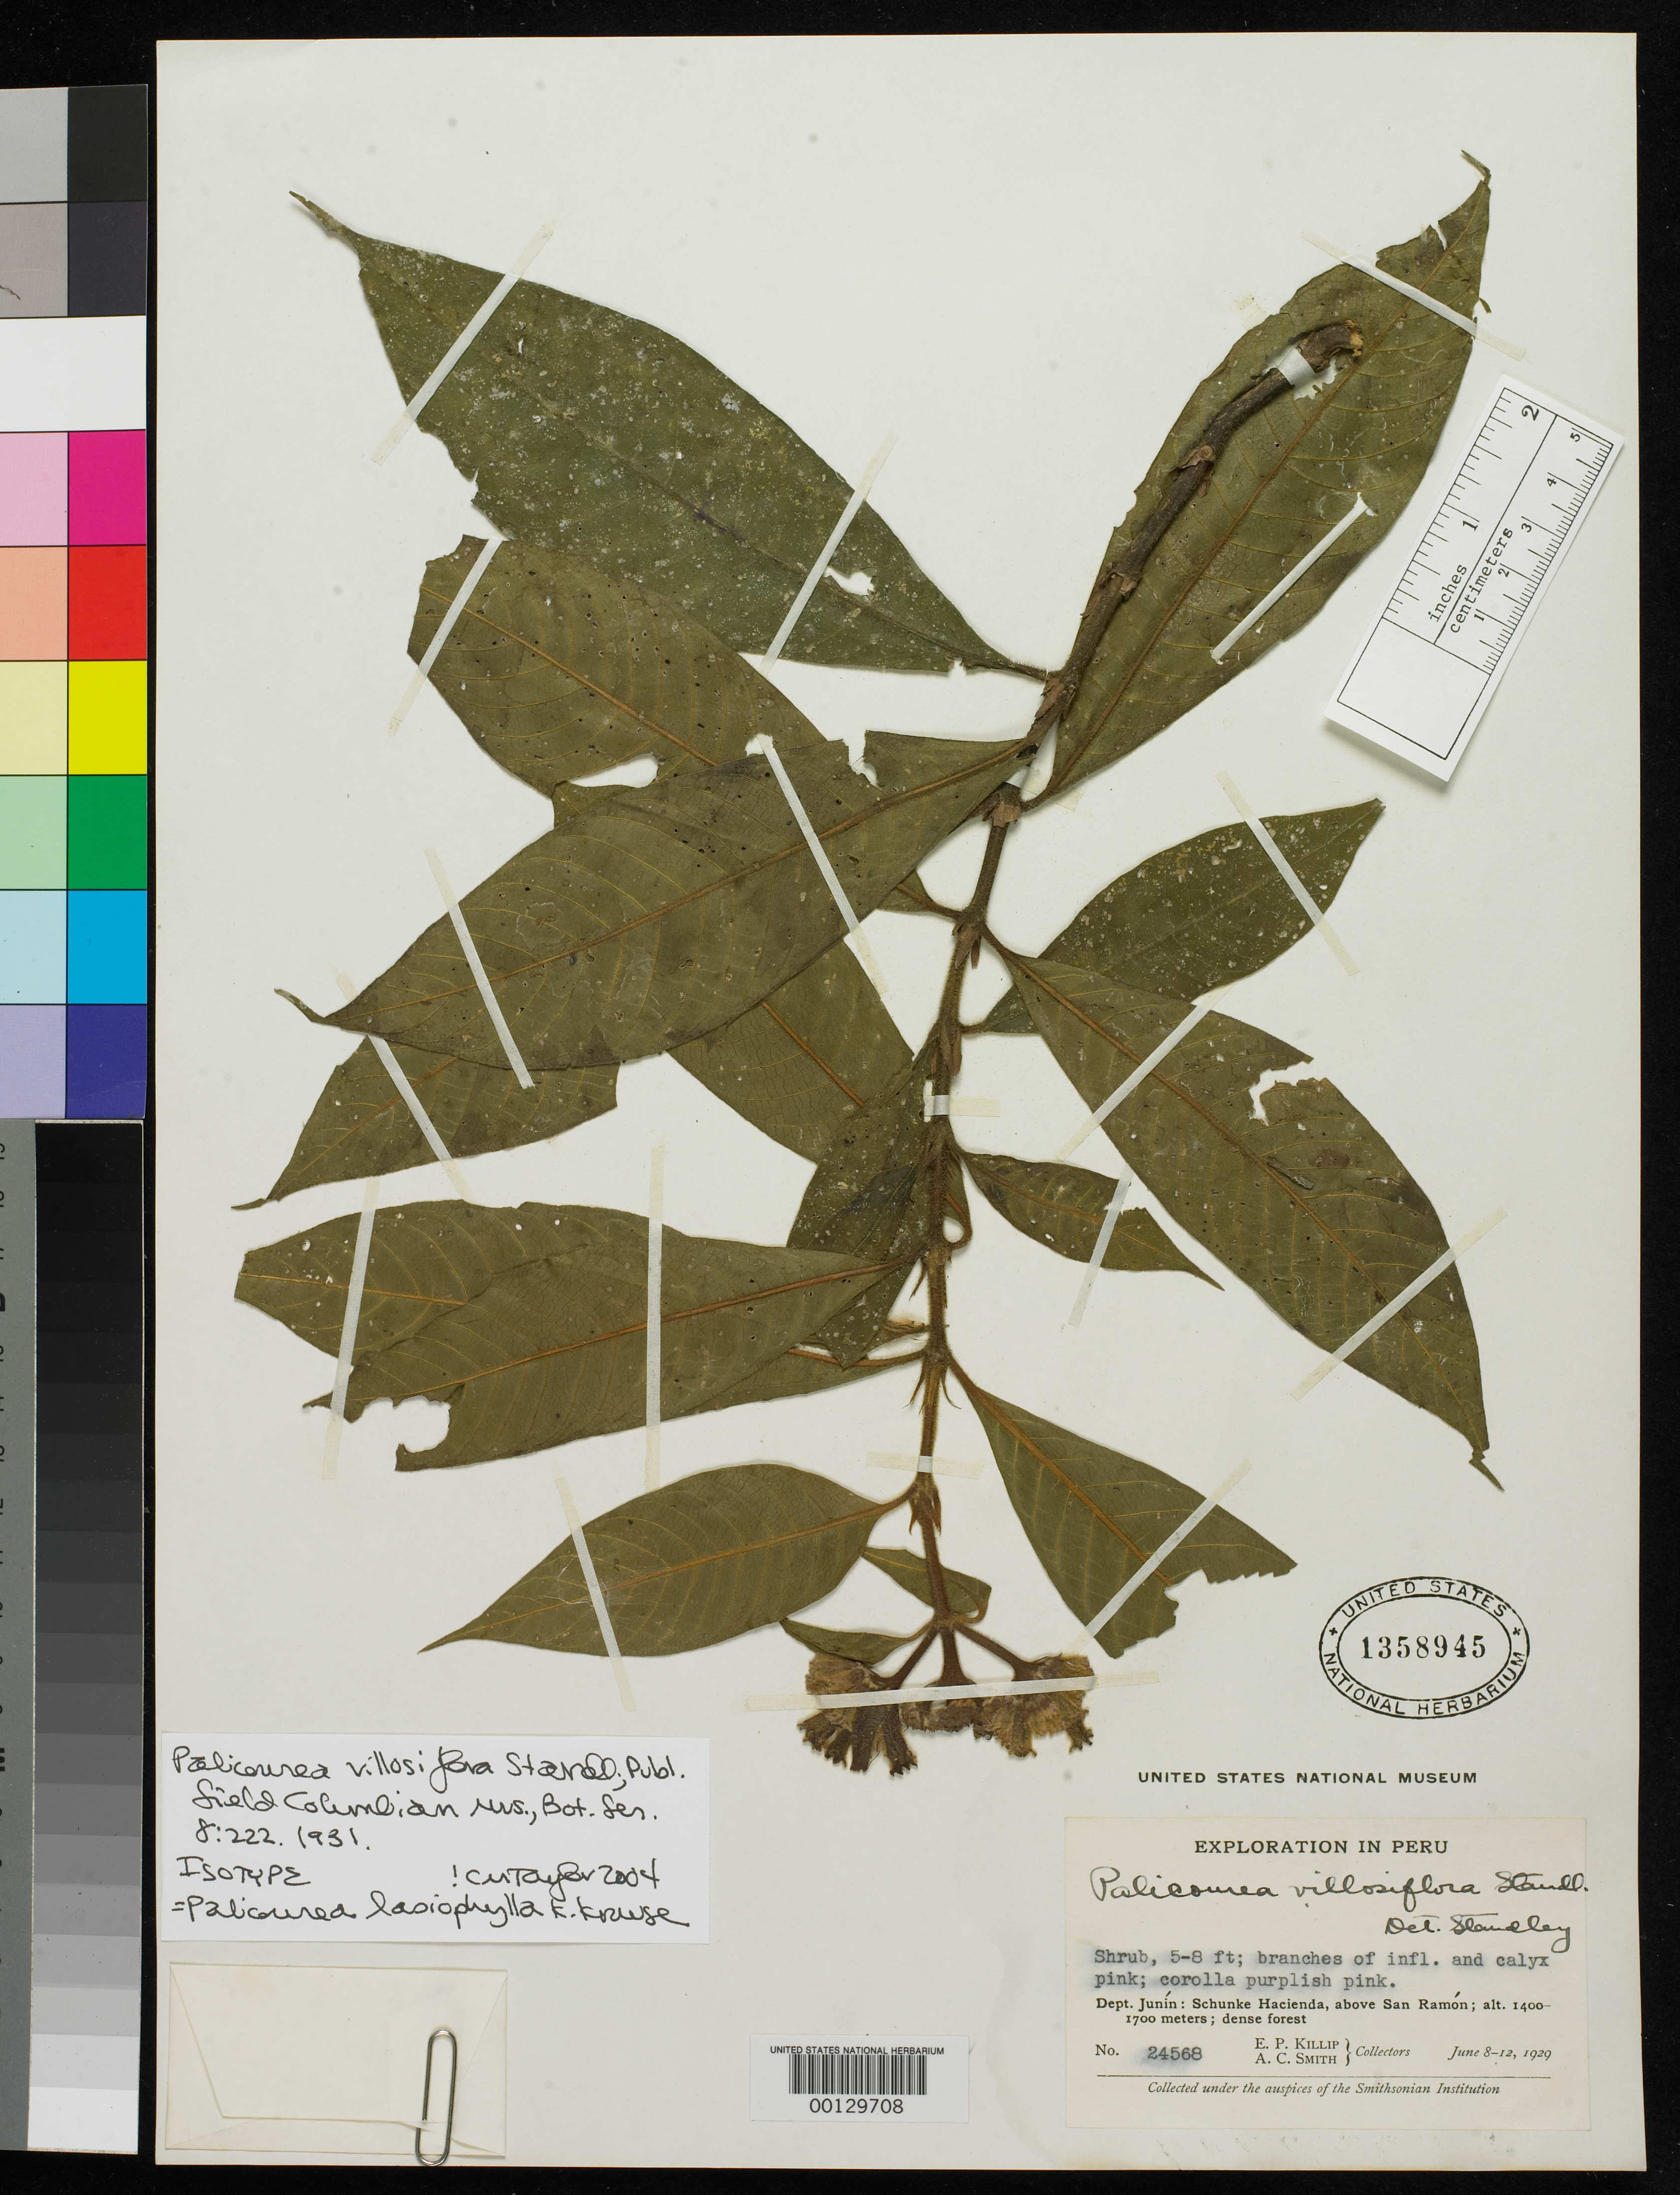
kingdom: Plantae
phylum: Tracheophyta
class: Magnoliopsida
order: Gentianales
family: Rubiaceae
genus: Palicourea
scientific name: Palicourea villosiflora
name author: Standl.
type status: Isotype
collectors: E. P. Killip & A. C. Smith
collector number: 24568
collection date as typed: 08 Jun 1929 to 12 Jun 1929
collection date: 1929-06-08/1929-06-12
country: Peru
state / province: Junín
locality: Schunke Hacienda, above San Ramon.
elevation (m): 1400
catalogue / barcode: US 1358945